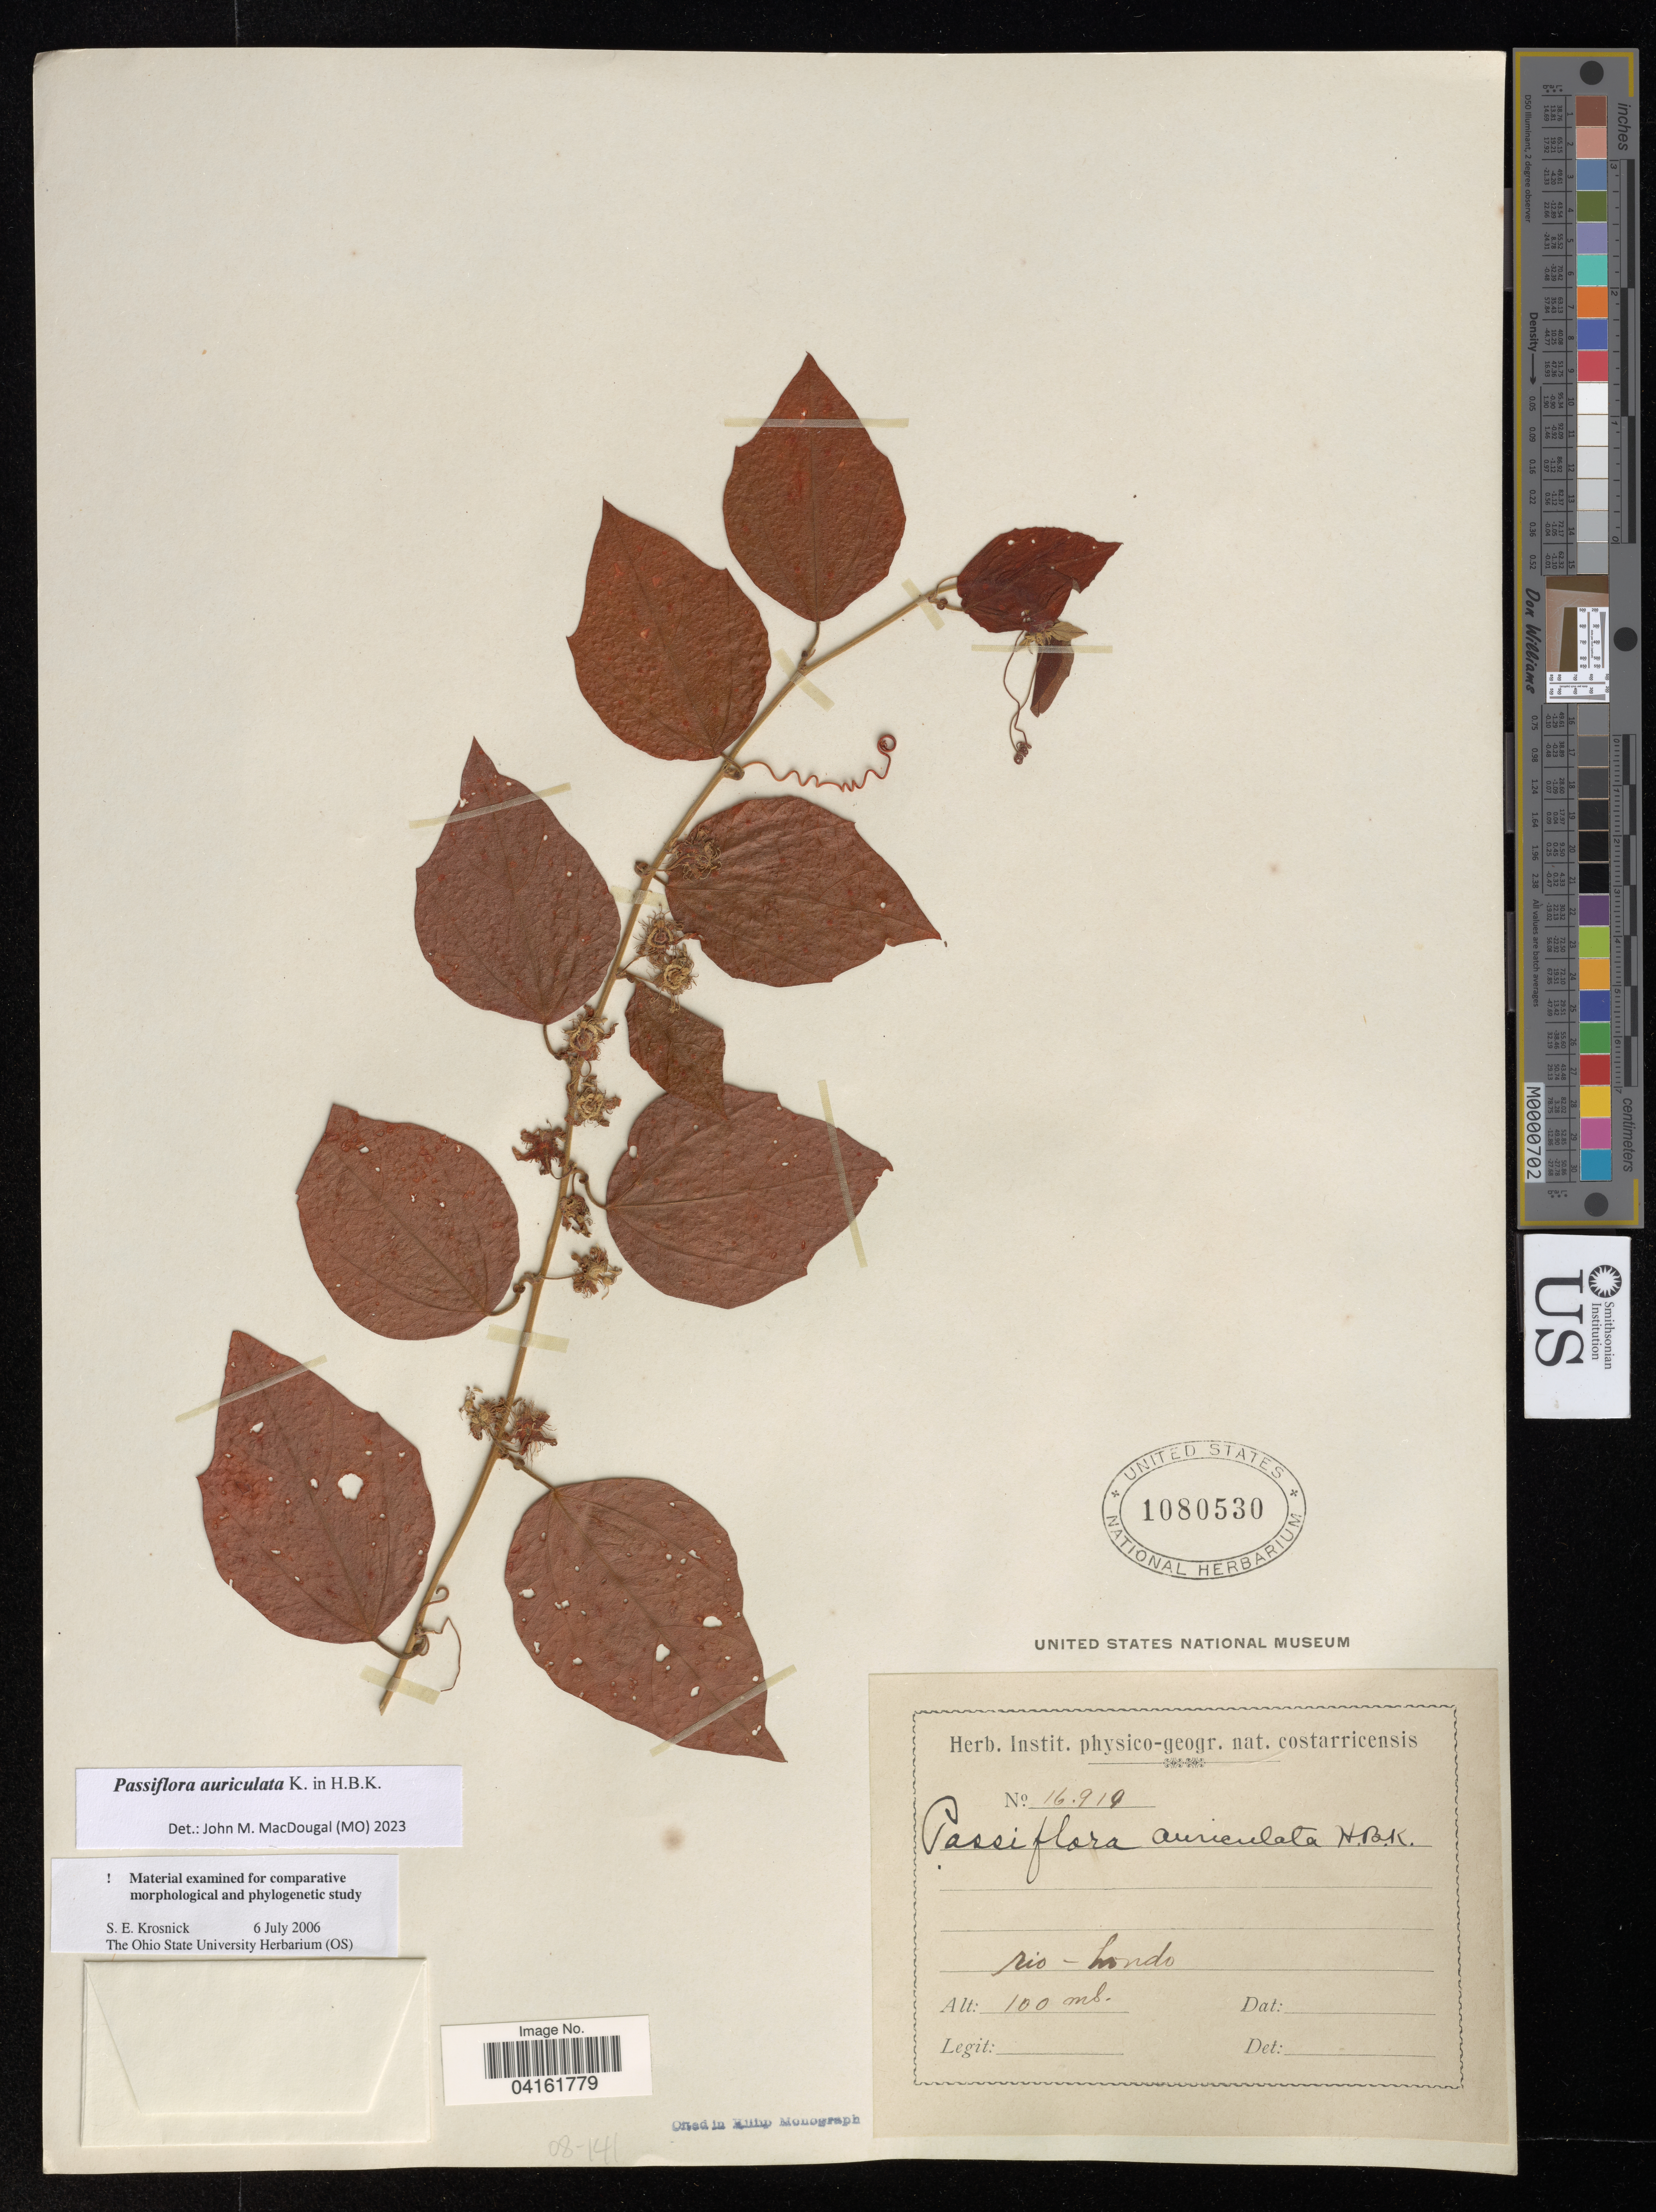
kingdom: Plantae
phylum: Tracheophyta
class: Magnoliopsida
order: Malpighiales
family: Passifloraceae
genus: Passiflora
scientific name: Passiflora auriculata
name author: Kunth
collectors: ex herb. Instit. physico-geogr. nat. costarricensis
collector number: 16919*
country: Costa Rica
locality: Rio Hondo.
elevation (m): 100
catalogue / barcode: US 1080530